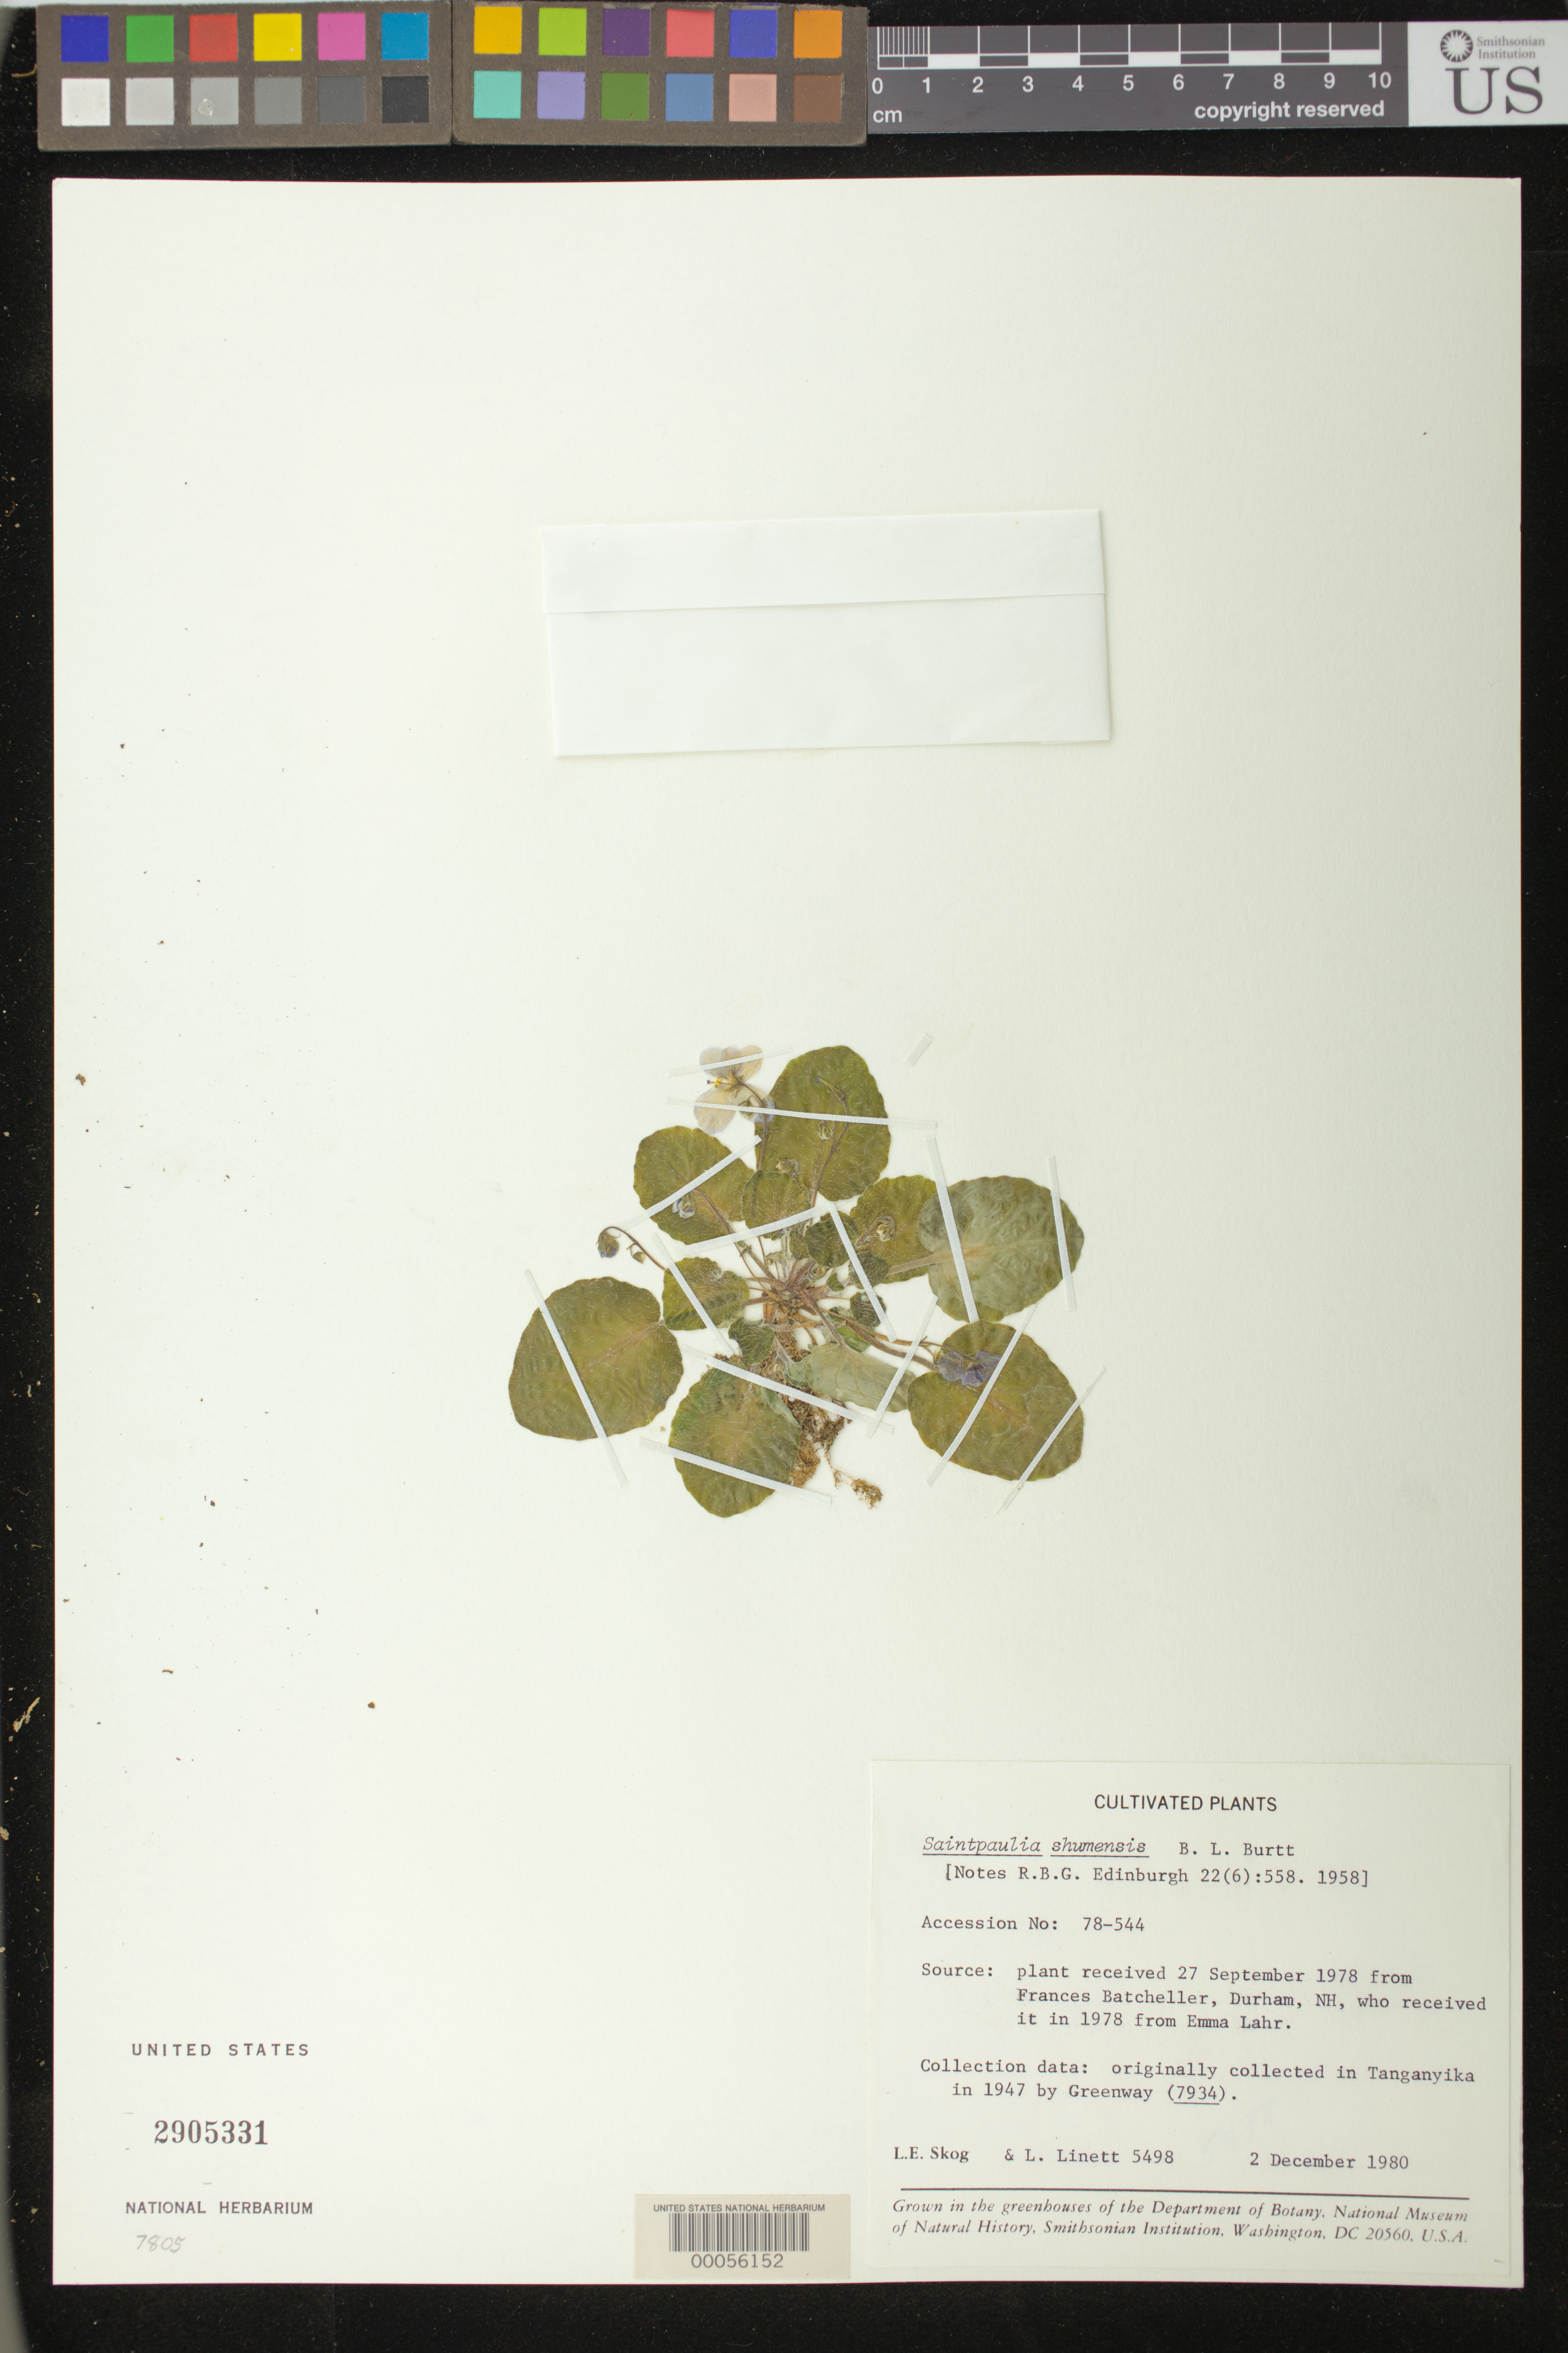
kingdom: Plantae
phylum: Tracheophyta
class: Magnoliopsida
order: Lamiales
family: Gesneriaceae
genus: Streptocarpus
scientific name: Streptocarpus shumensis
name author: (B.L. Burtt) Christenh.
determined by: Skog, Laurence E.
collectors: L. E. Skog & L. Linett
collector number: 5498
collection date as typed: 02 Dec 1980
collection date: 1980-12-02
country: United States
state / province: District of Columbia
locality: Greenhouses of the Department of Botany, National Museum of Natural History, Smithsonian Institution, Washington, DC 20560.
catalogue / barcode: US 2905331